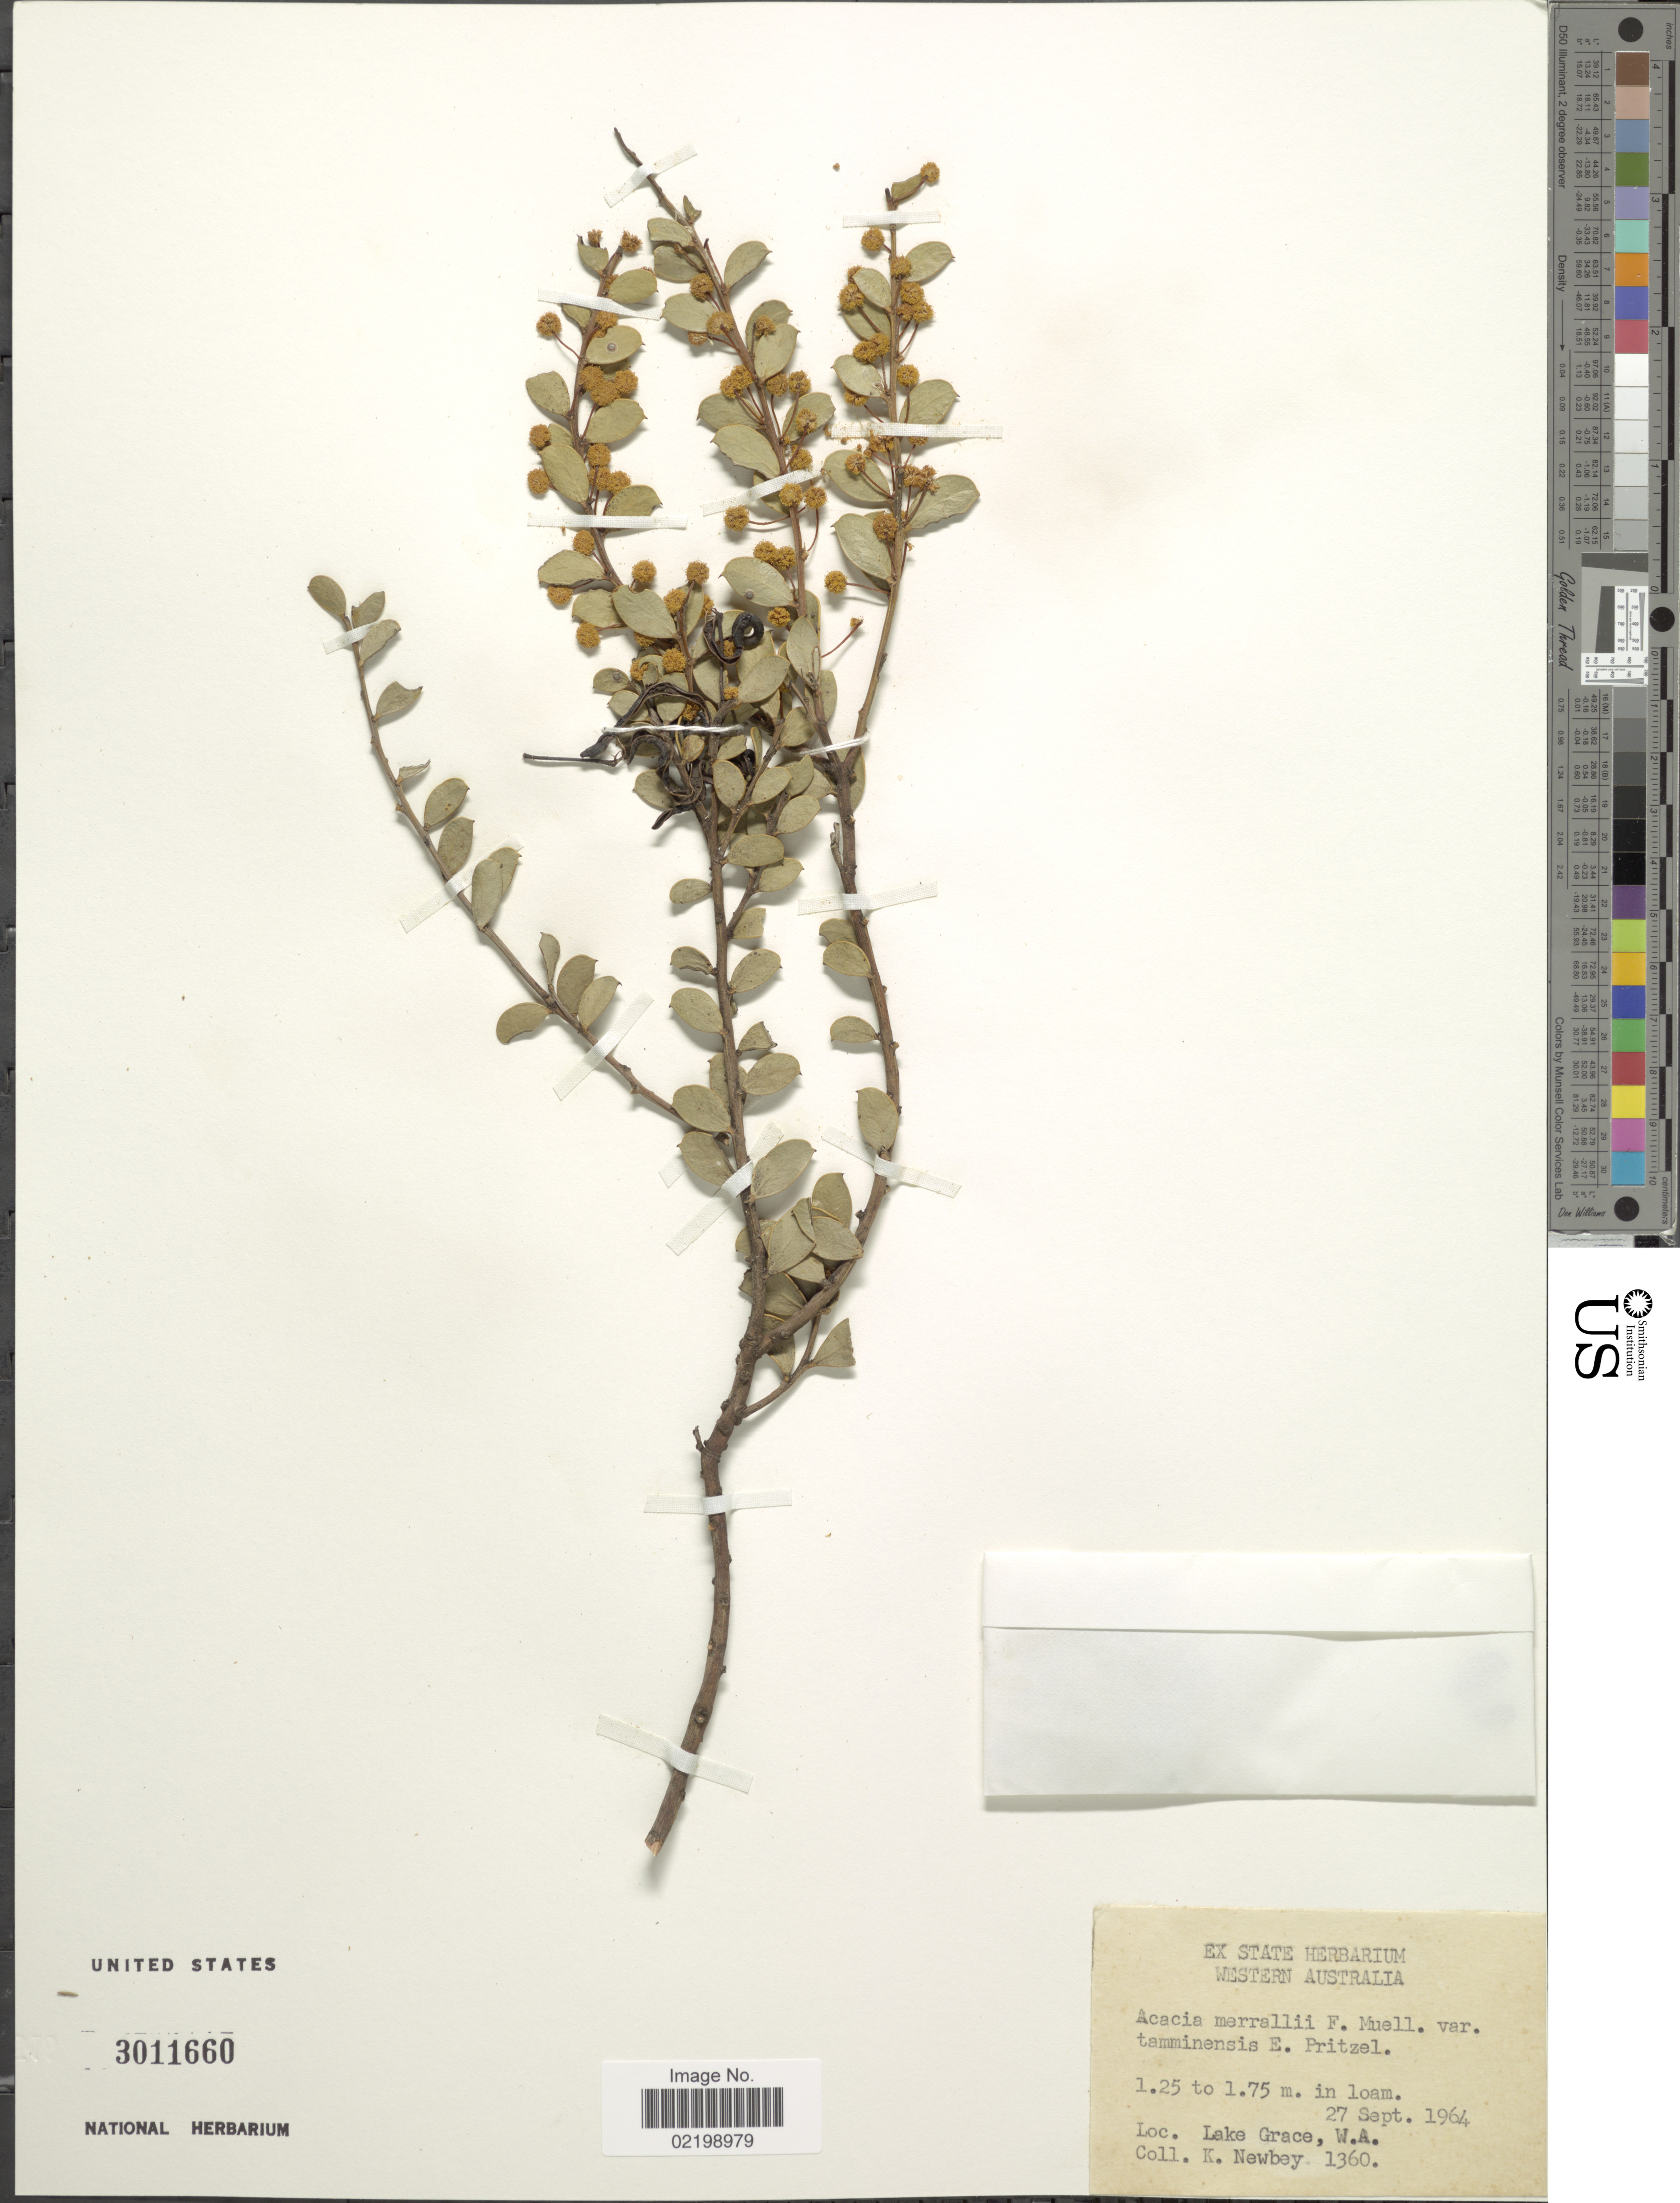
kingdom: Plantae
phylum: Tracheophyta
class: Magnoliopsida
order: Fabales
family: Fabaceae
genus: Acacia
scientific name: Acacia merrallii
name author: F. Muell.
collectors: K. Newbey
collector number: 1360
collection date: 1964-09-27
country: Australia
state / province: Western Australia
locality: Lake Grace, W.A.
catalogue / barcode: US 3011660